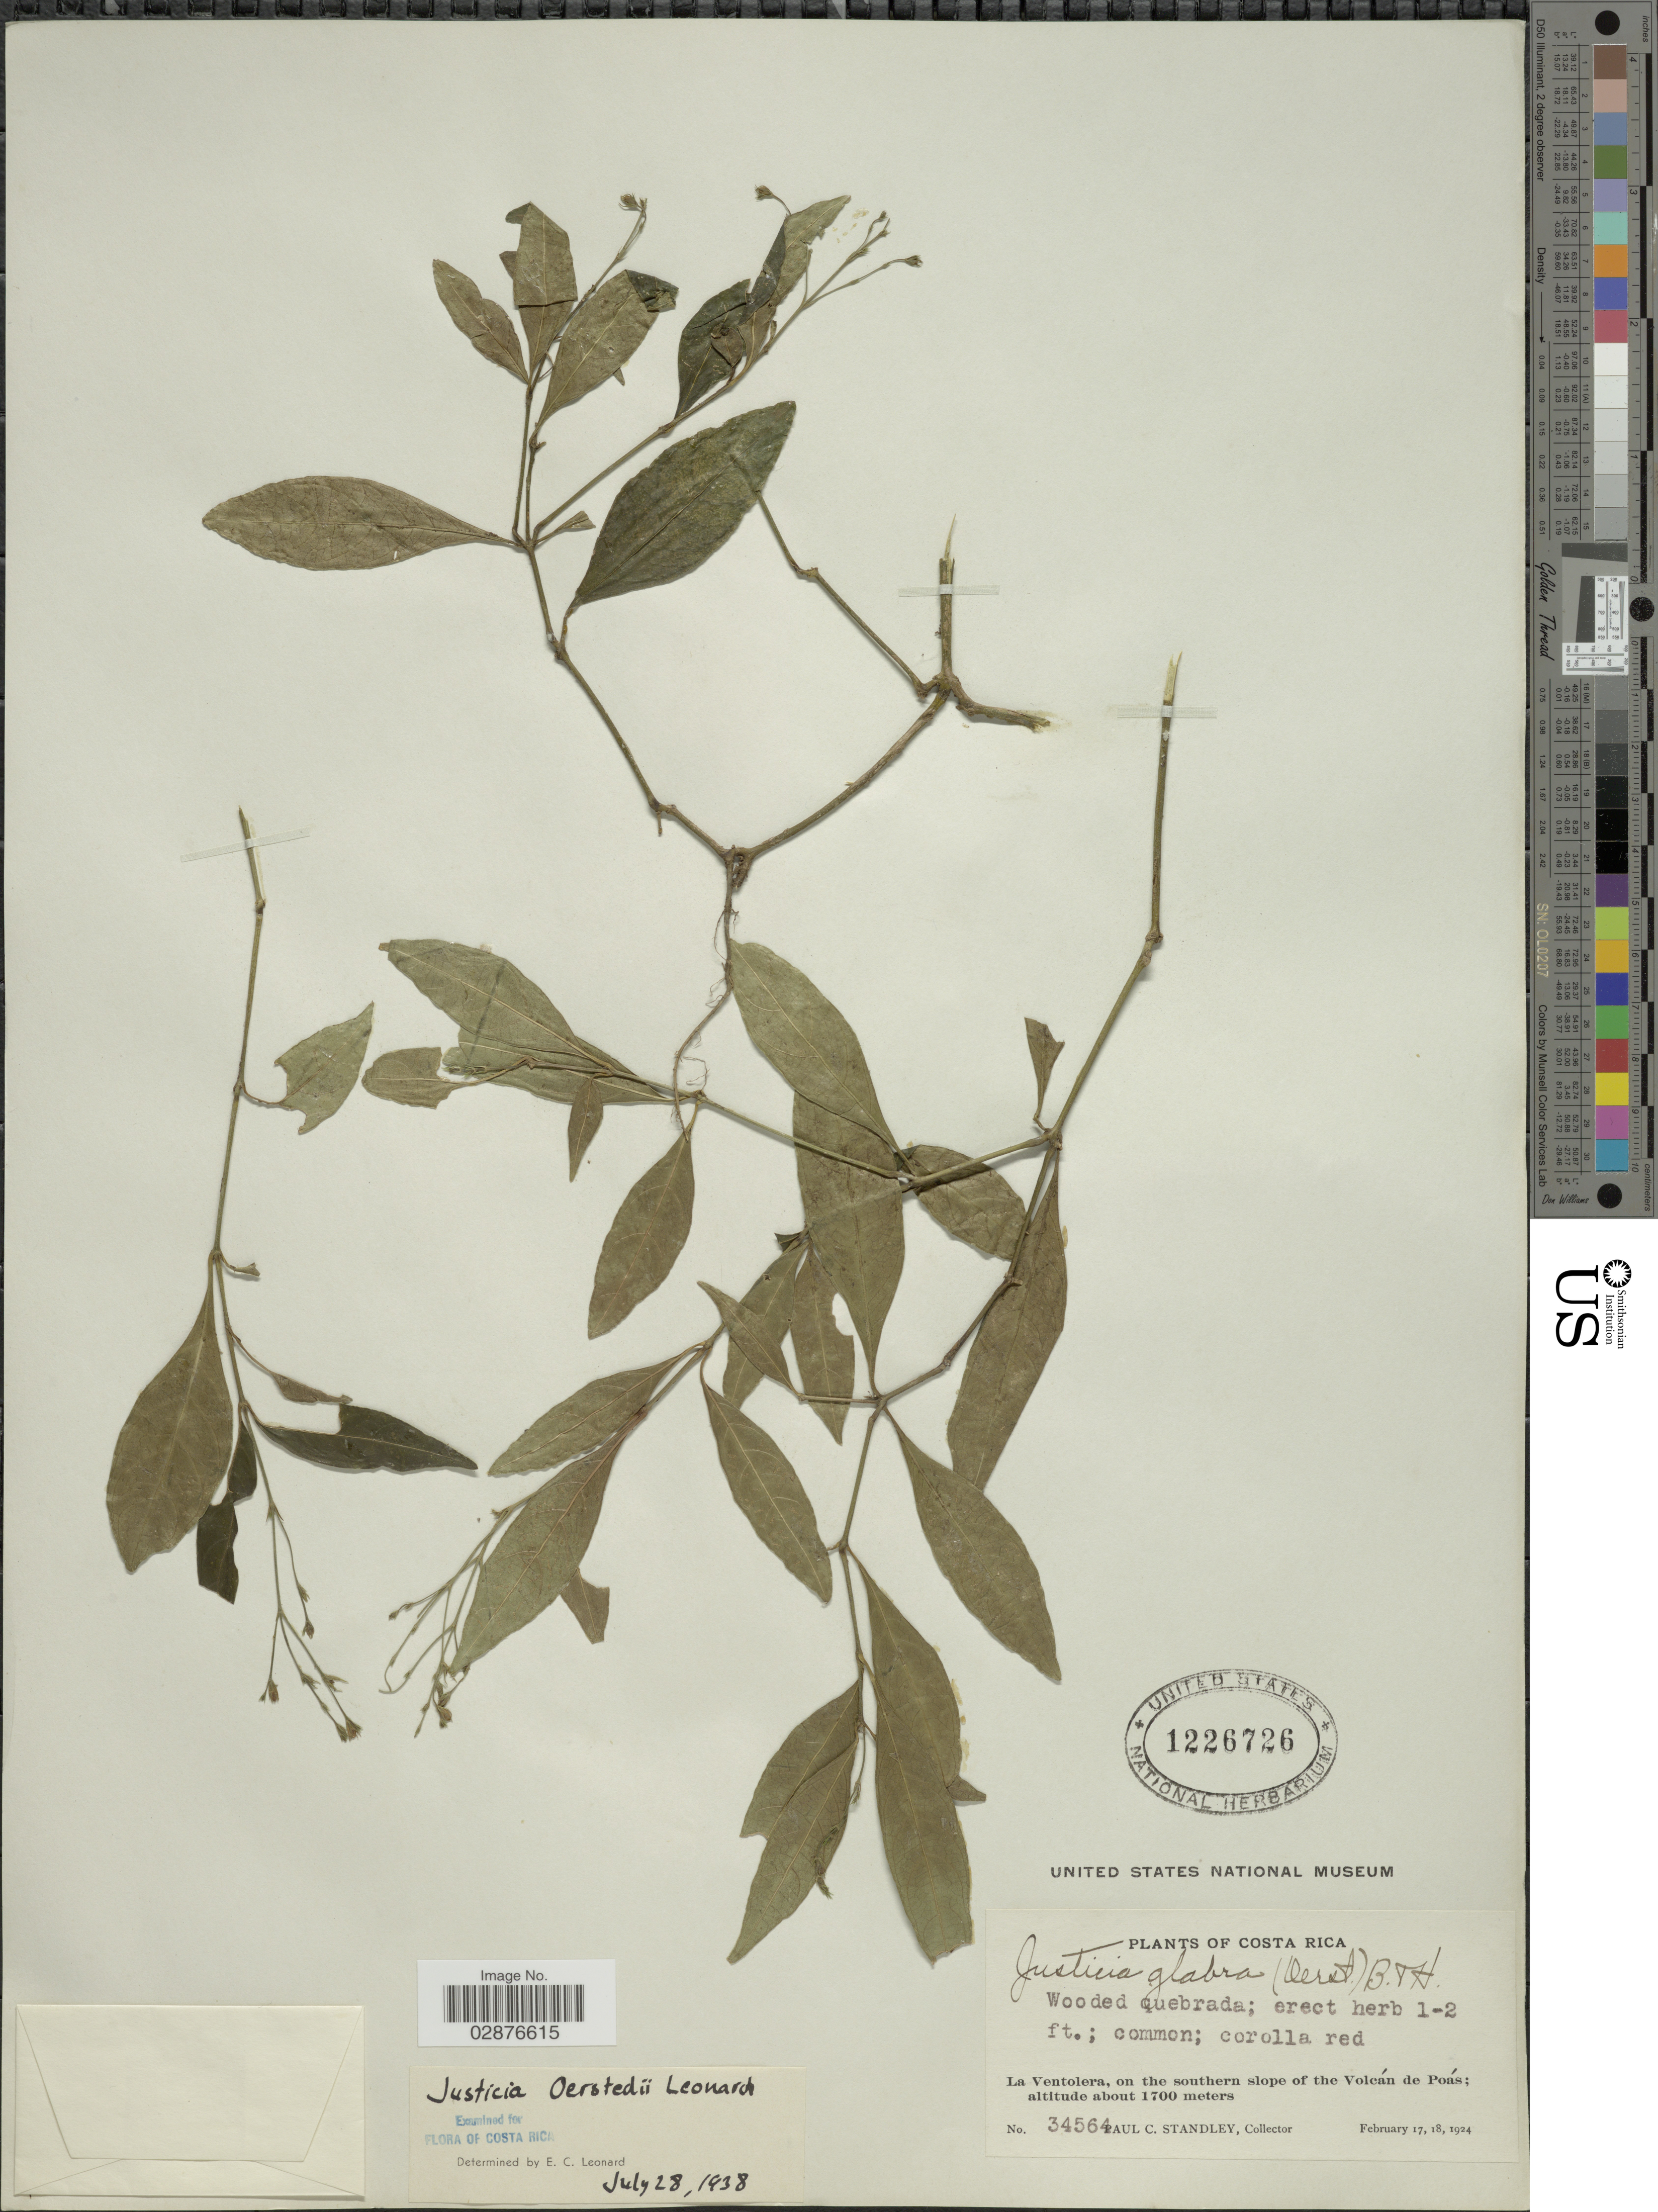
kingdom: Plantae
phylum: Tracheophyta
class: Magnoliopsida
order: Lamiales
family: Acanthaceae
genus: Justicia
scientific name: Justicia oerstedii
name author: Leonard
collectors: P. C. Standley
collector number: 34564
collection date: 1924-02-17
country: Costa Rica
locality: La Ventolera, on the southern slope of the Volcán de Poás.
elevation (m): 1700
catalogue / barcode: US 1226726